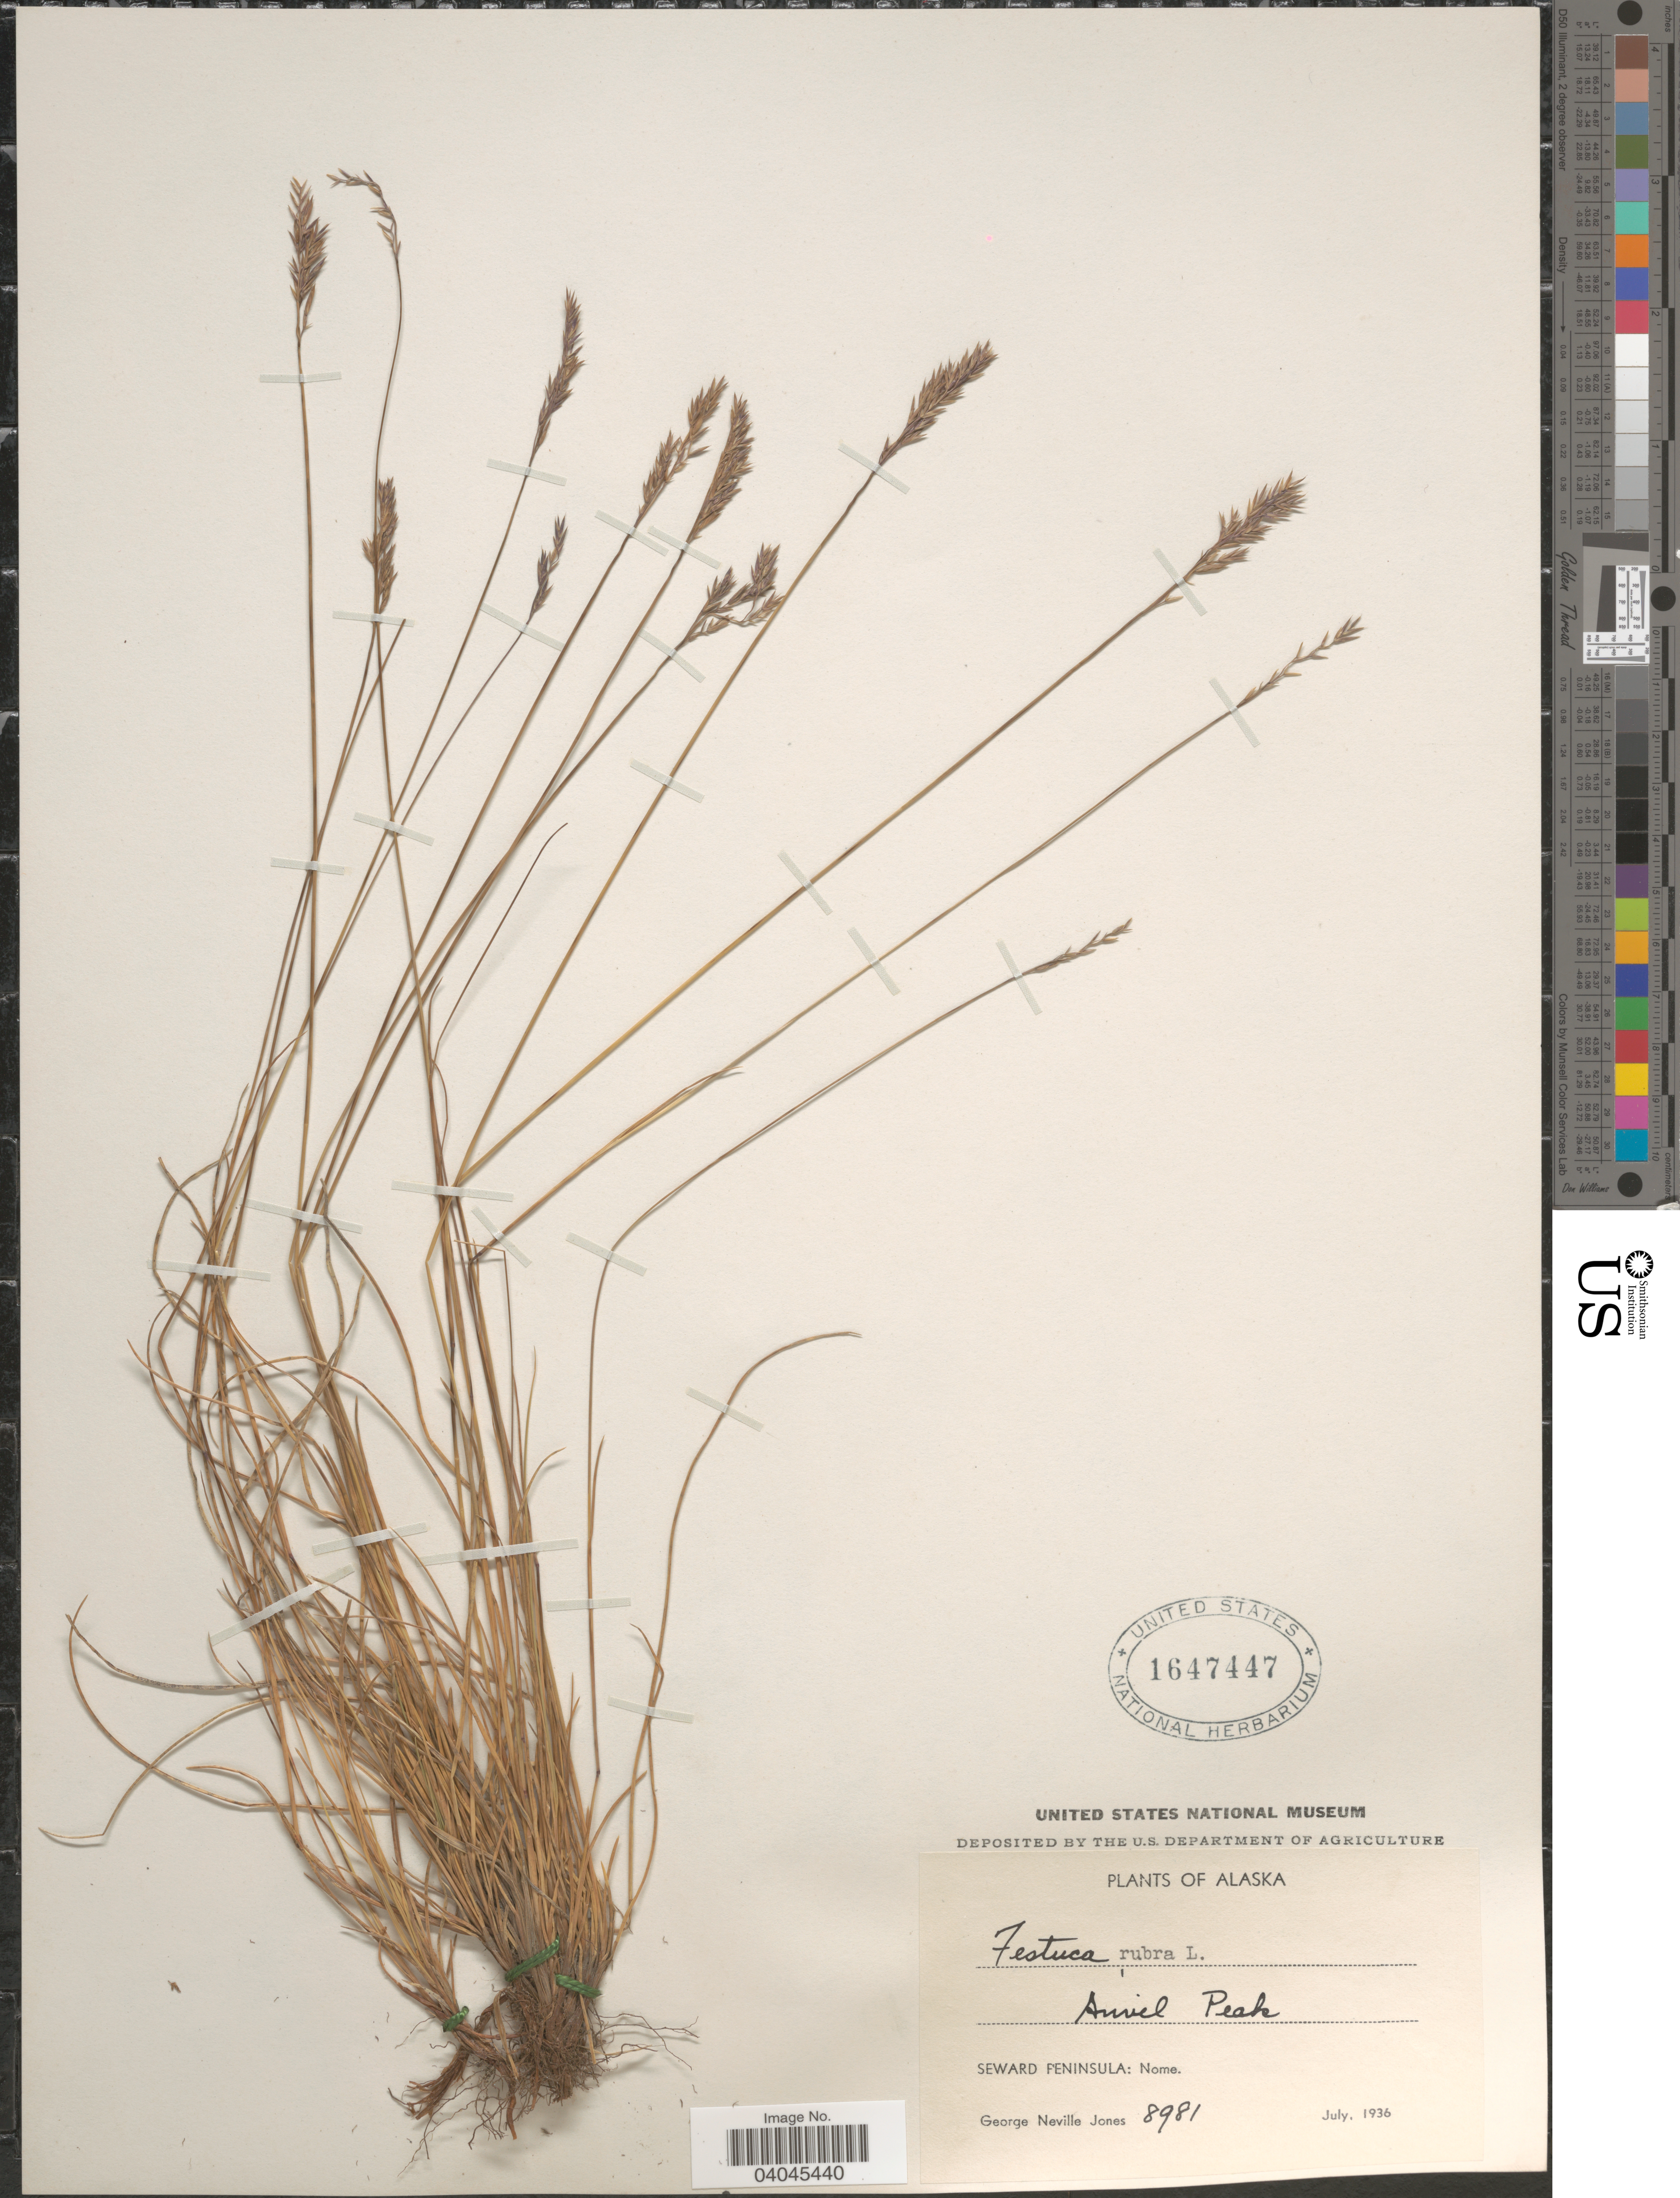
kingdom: Plantae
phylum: Tracheophyta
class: Liliopsida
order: Poales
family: Poaceae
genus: Festuca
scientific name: Festuca rubra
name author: L.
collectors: G. N. Jones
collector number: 8981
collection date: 1936-07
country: United States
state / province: Alaska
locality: Anvil Peak. Seward Peninsula: Nome.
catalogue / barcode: US 1647447